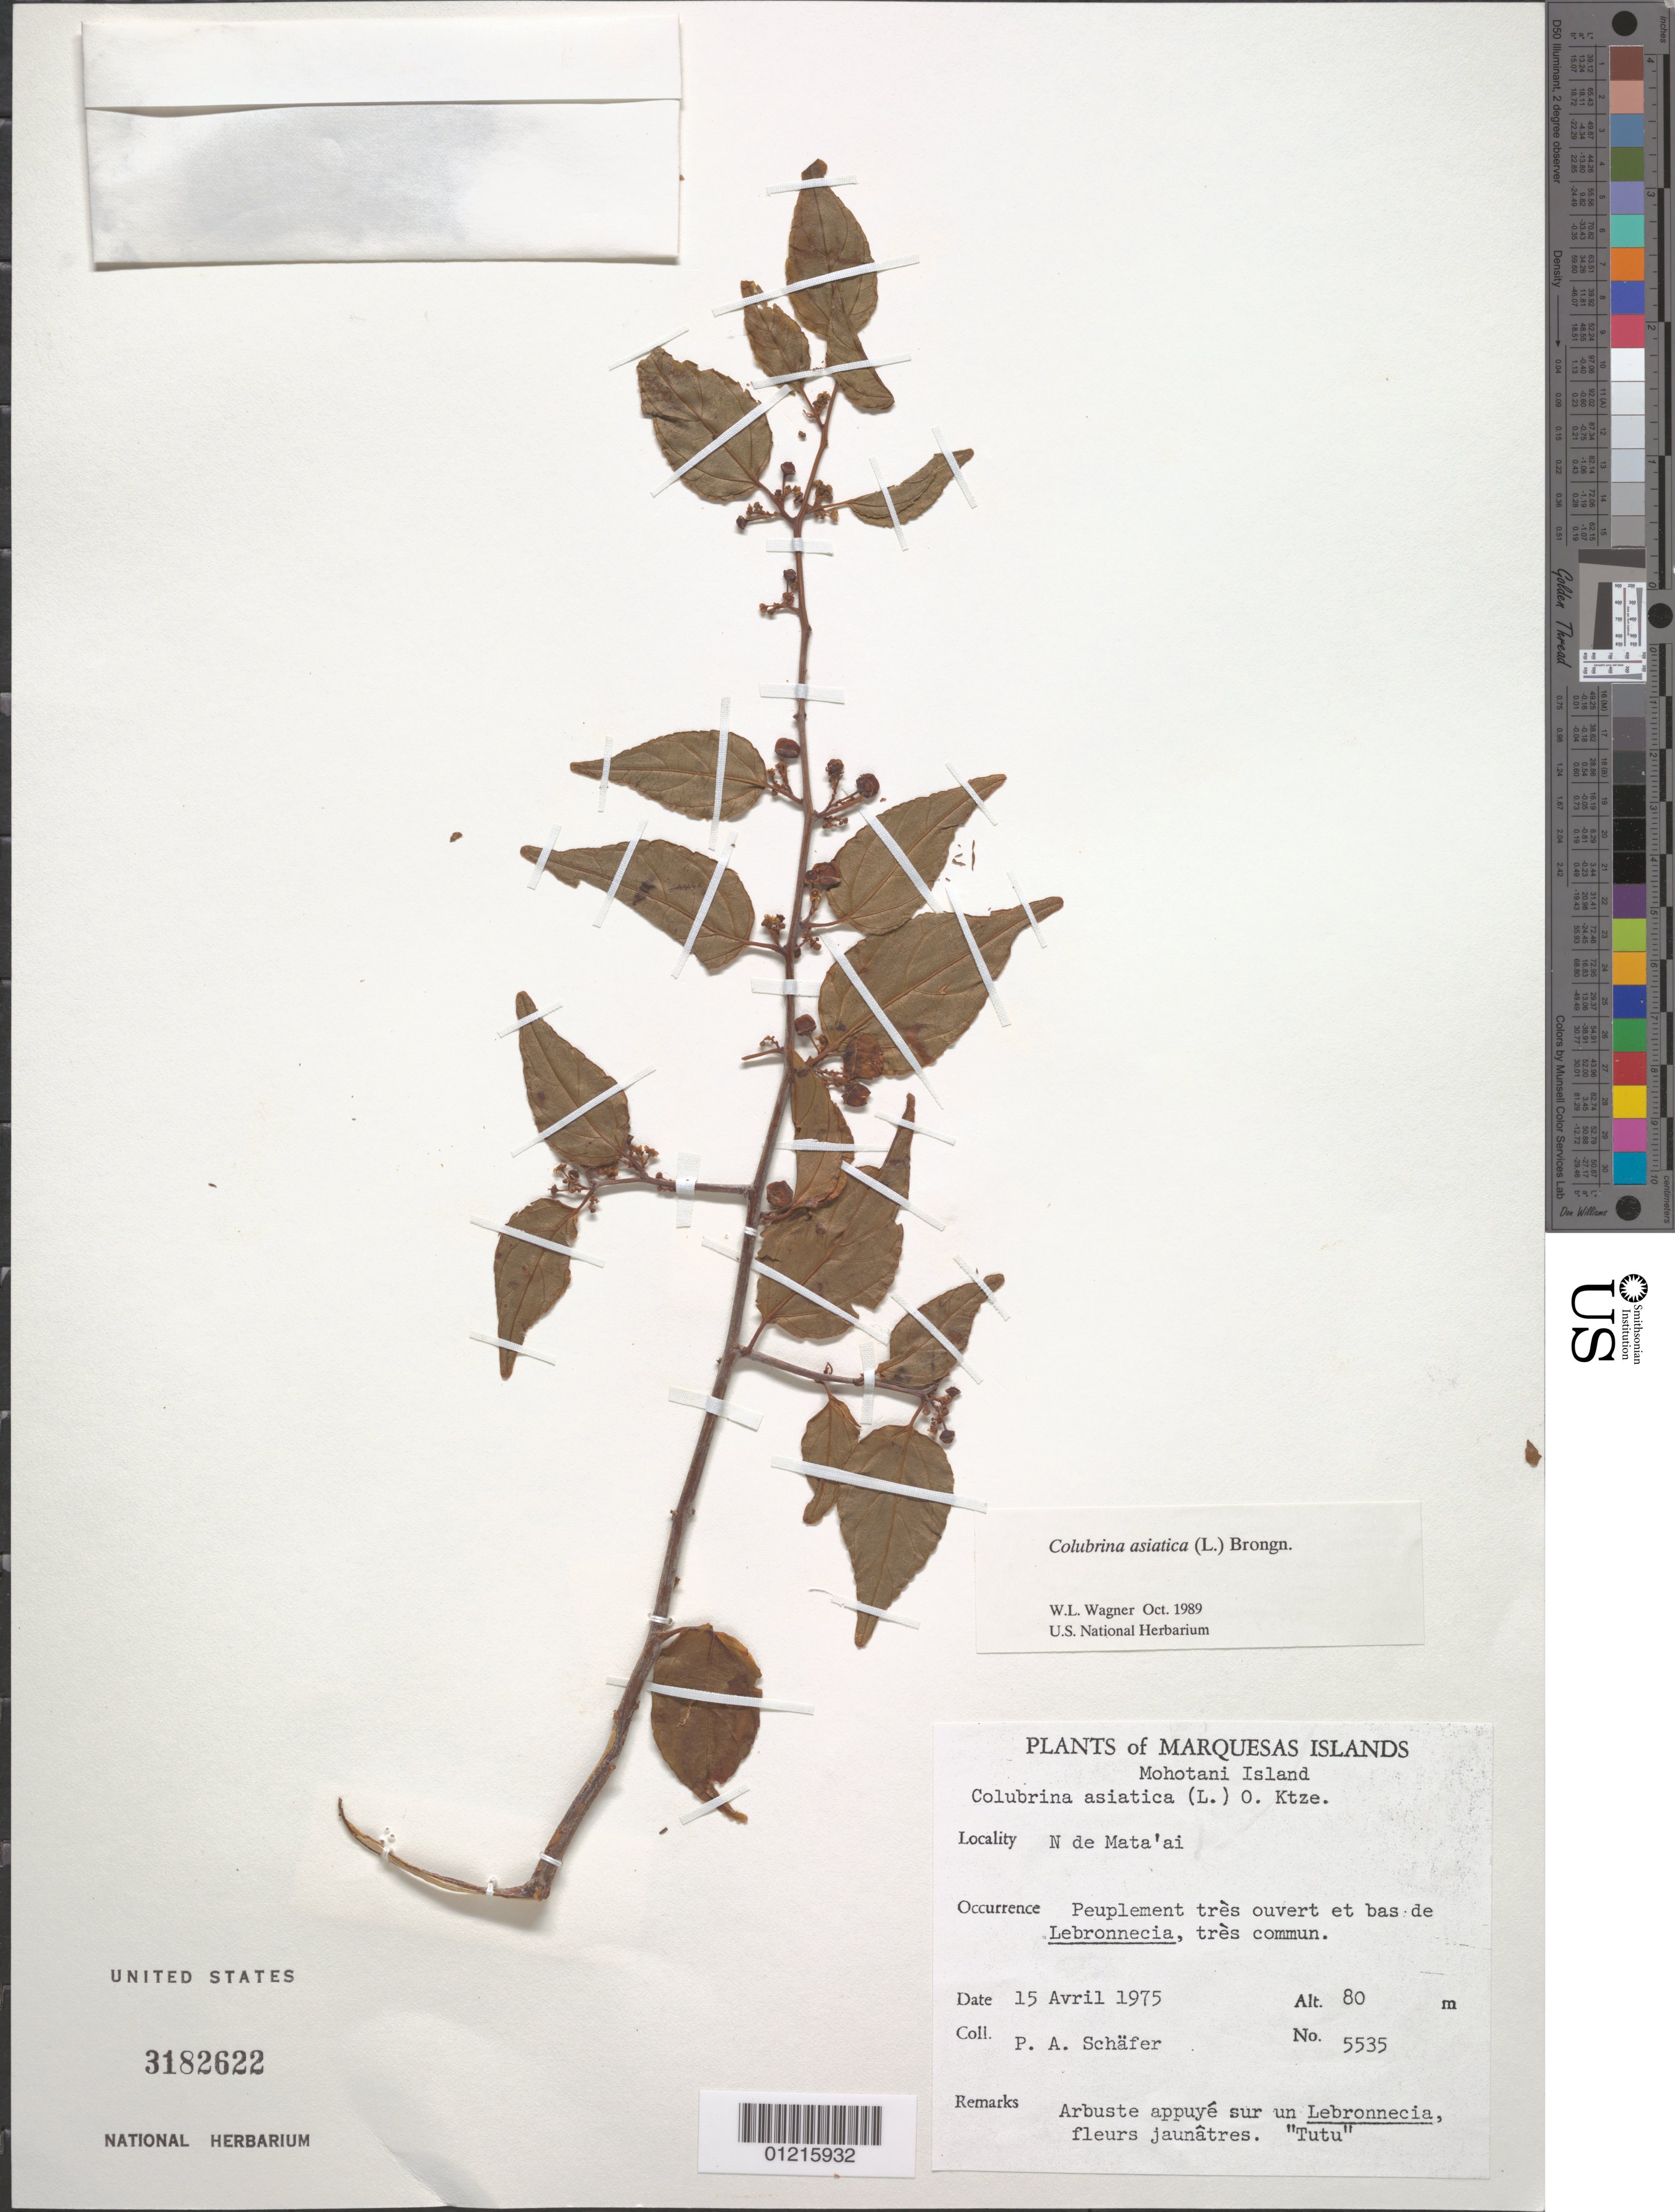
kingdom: Plantae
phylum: Tracheophyta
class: Magnoliopsida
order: Rosales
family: Rhamnaceae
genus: Colubrina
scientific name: Colubrina asiatica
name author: (L.) Brongn.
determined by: Wagner, W. L., (BOT), Smithsonian Institution - National Museum of Natural History (UNITED STATES)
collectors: P. A. Schäfer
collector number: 5535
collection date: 1975-04-15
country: French Polynesia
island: Mohotani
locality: N de Mata'ai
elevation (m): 80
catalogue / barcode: US 3182622